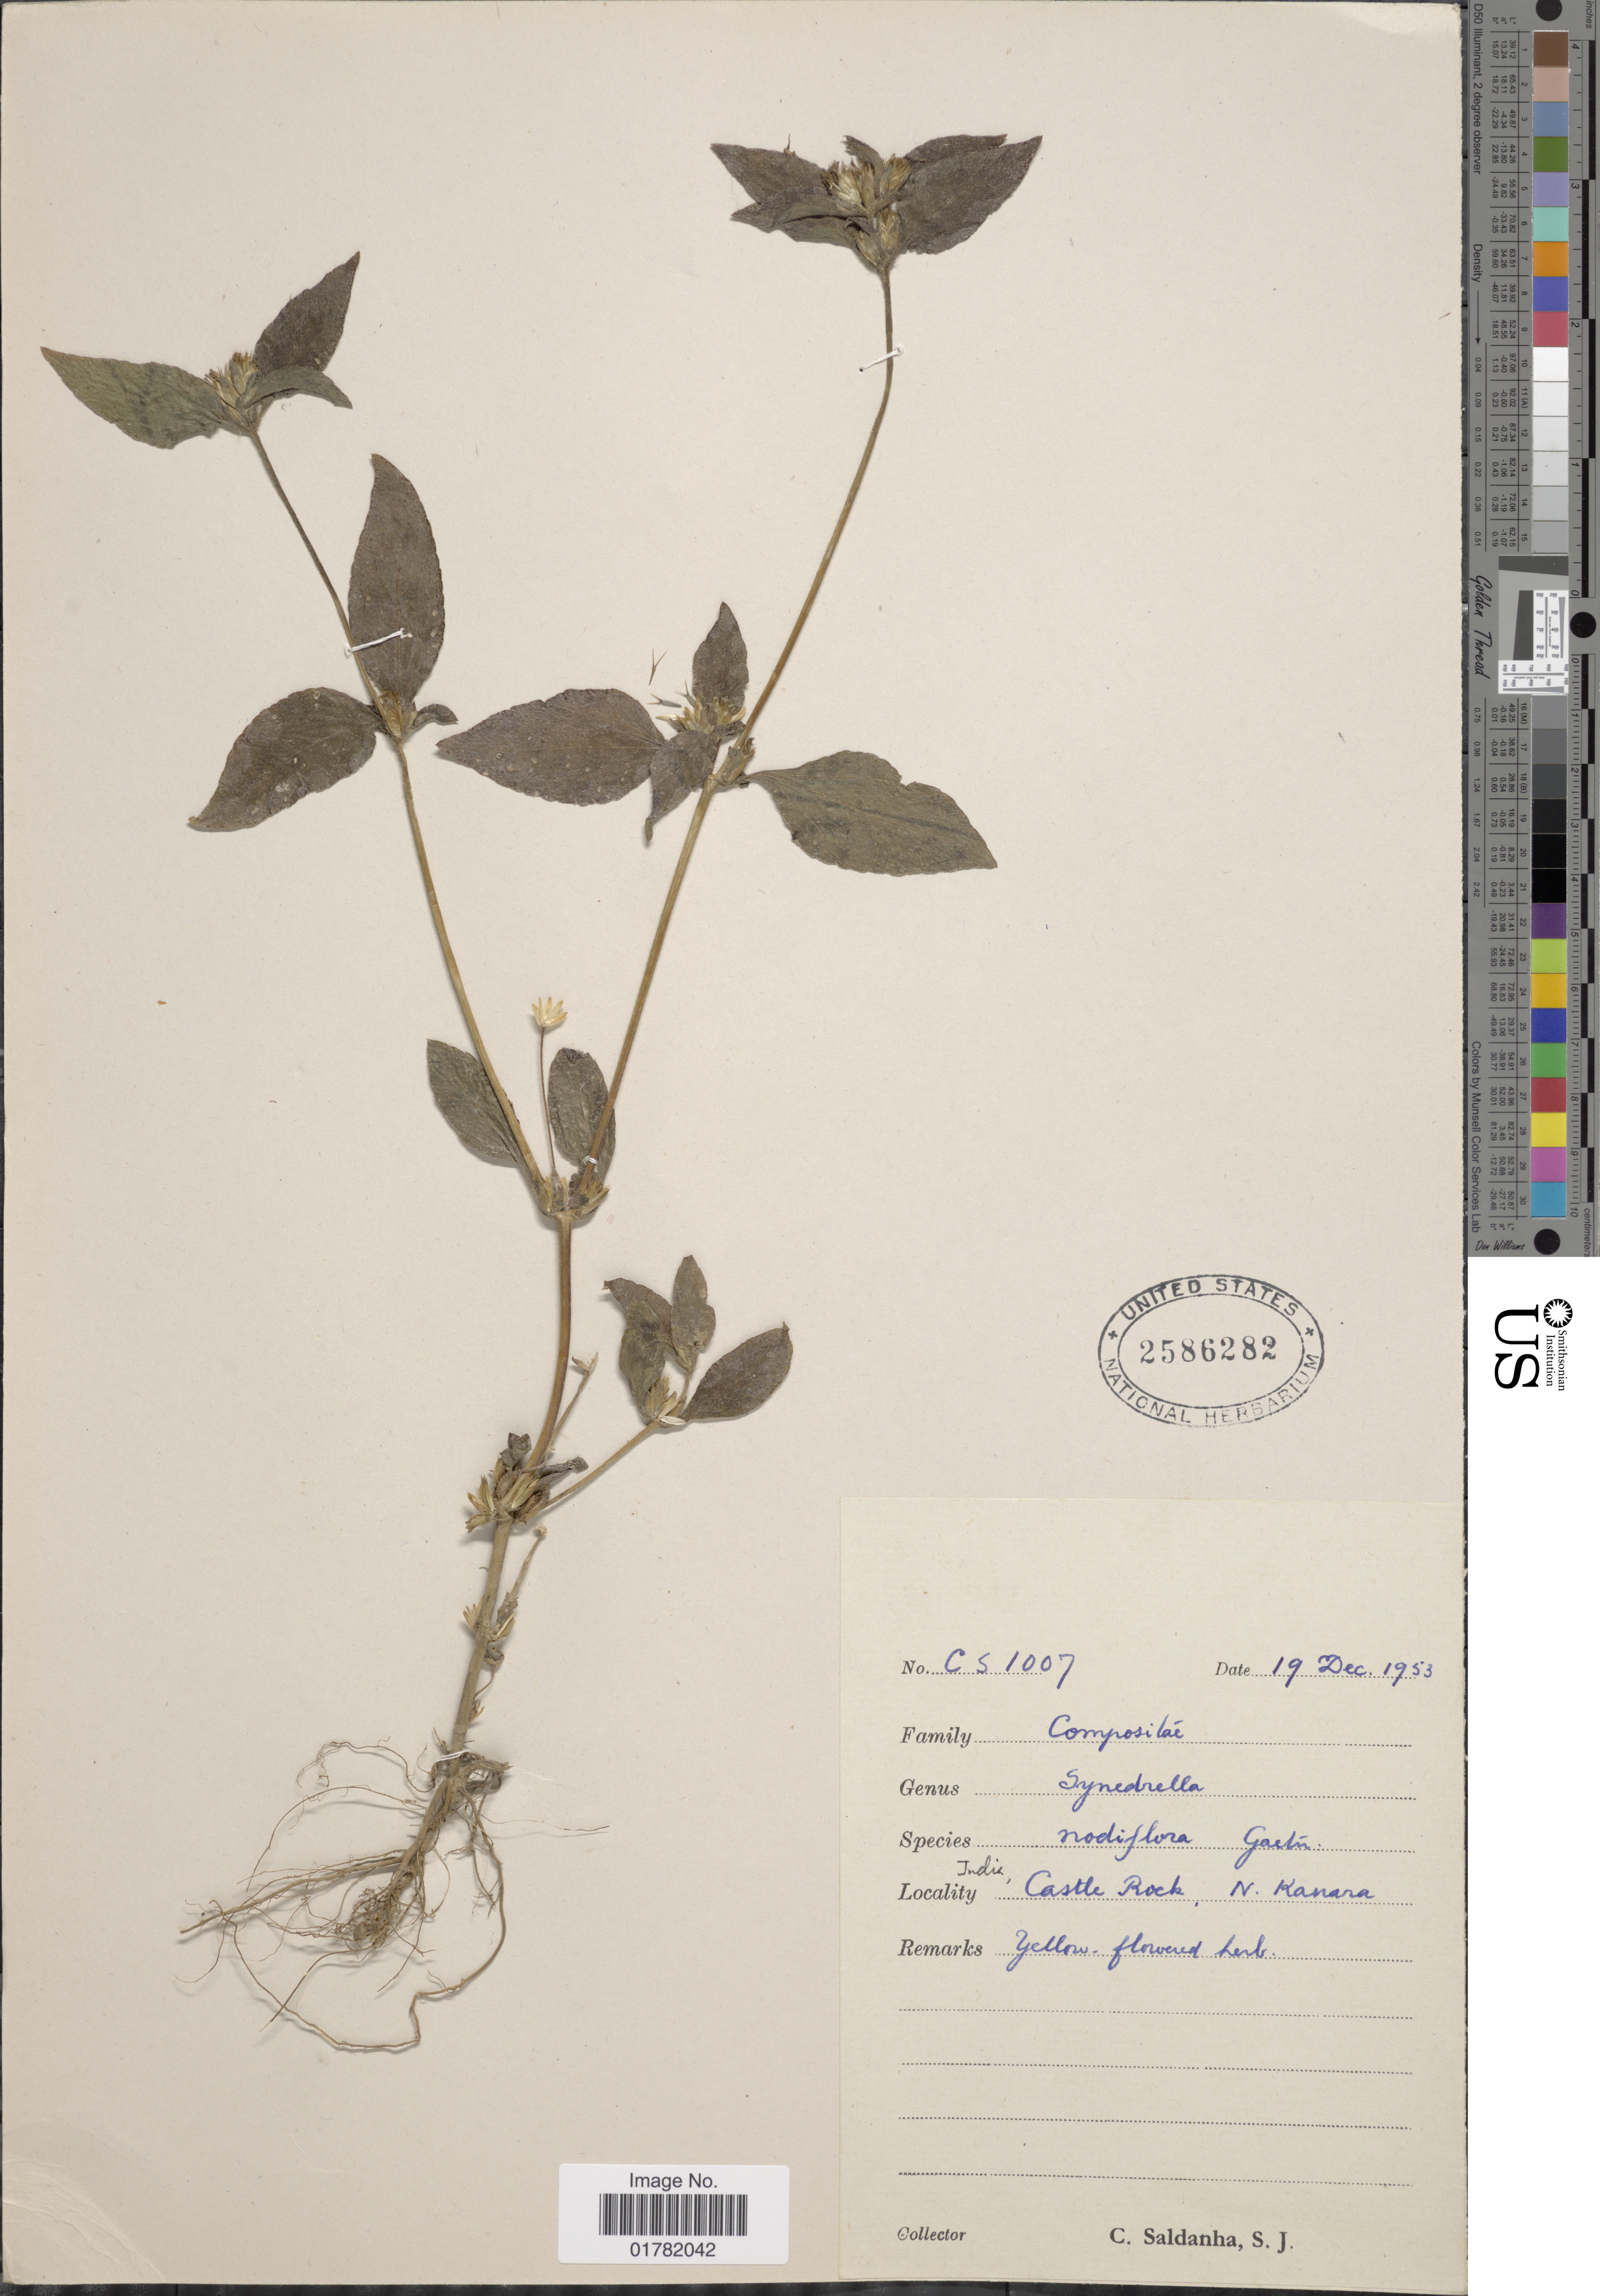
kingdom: Plantae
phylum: Tracheophyta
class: Magnoliopsida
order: Asterales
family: Asteraceae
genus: Synedrella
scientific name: Synedrella nodiflora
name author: (L.) Gaertn.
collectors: C. Saldanha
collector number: CS 1007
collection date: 1953-12-19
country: India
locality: Castle Rock, N. Kanara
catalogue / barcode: US 2586282